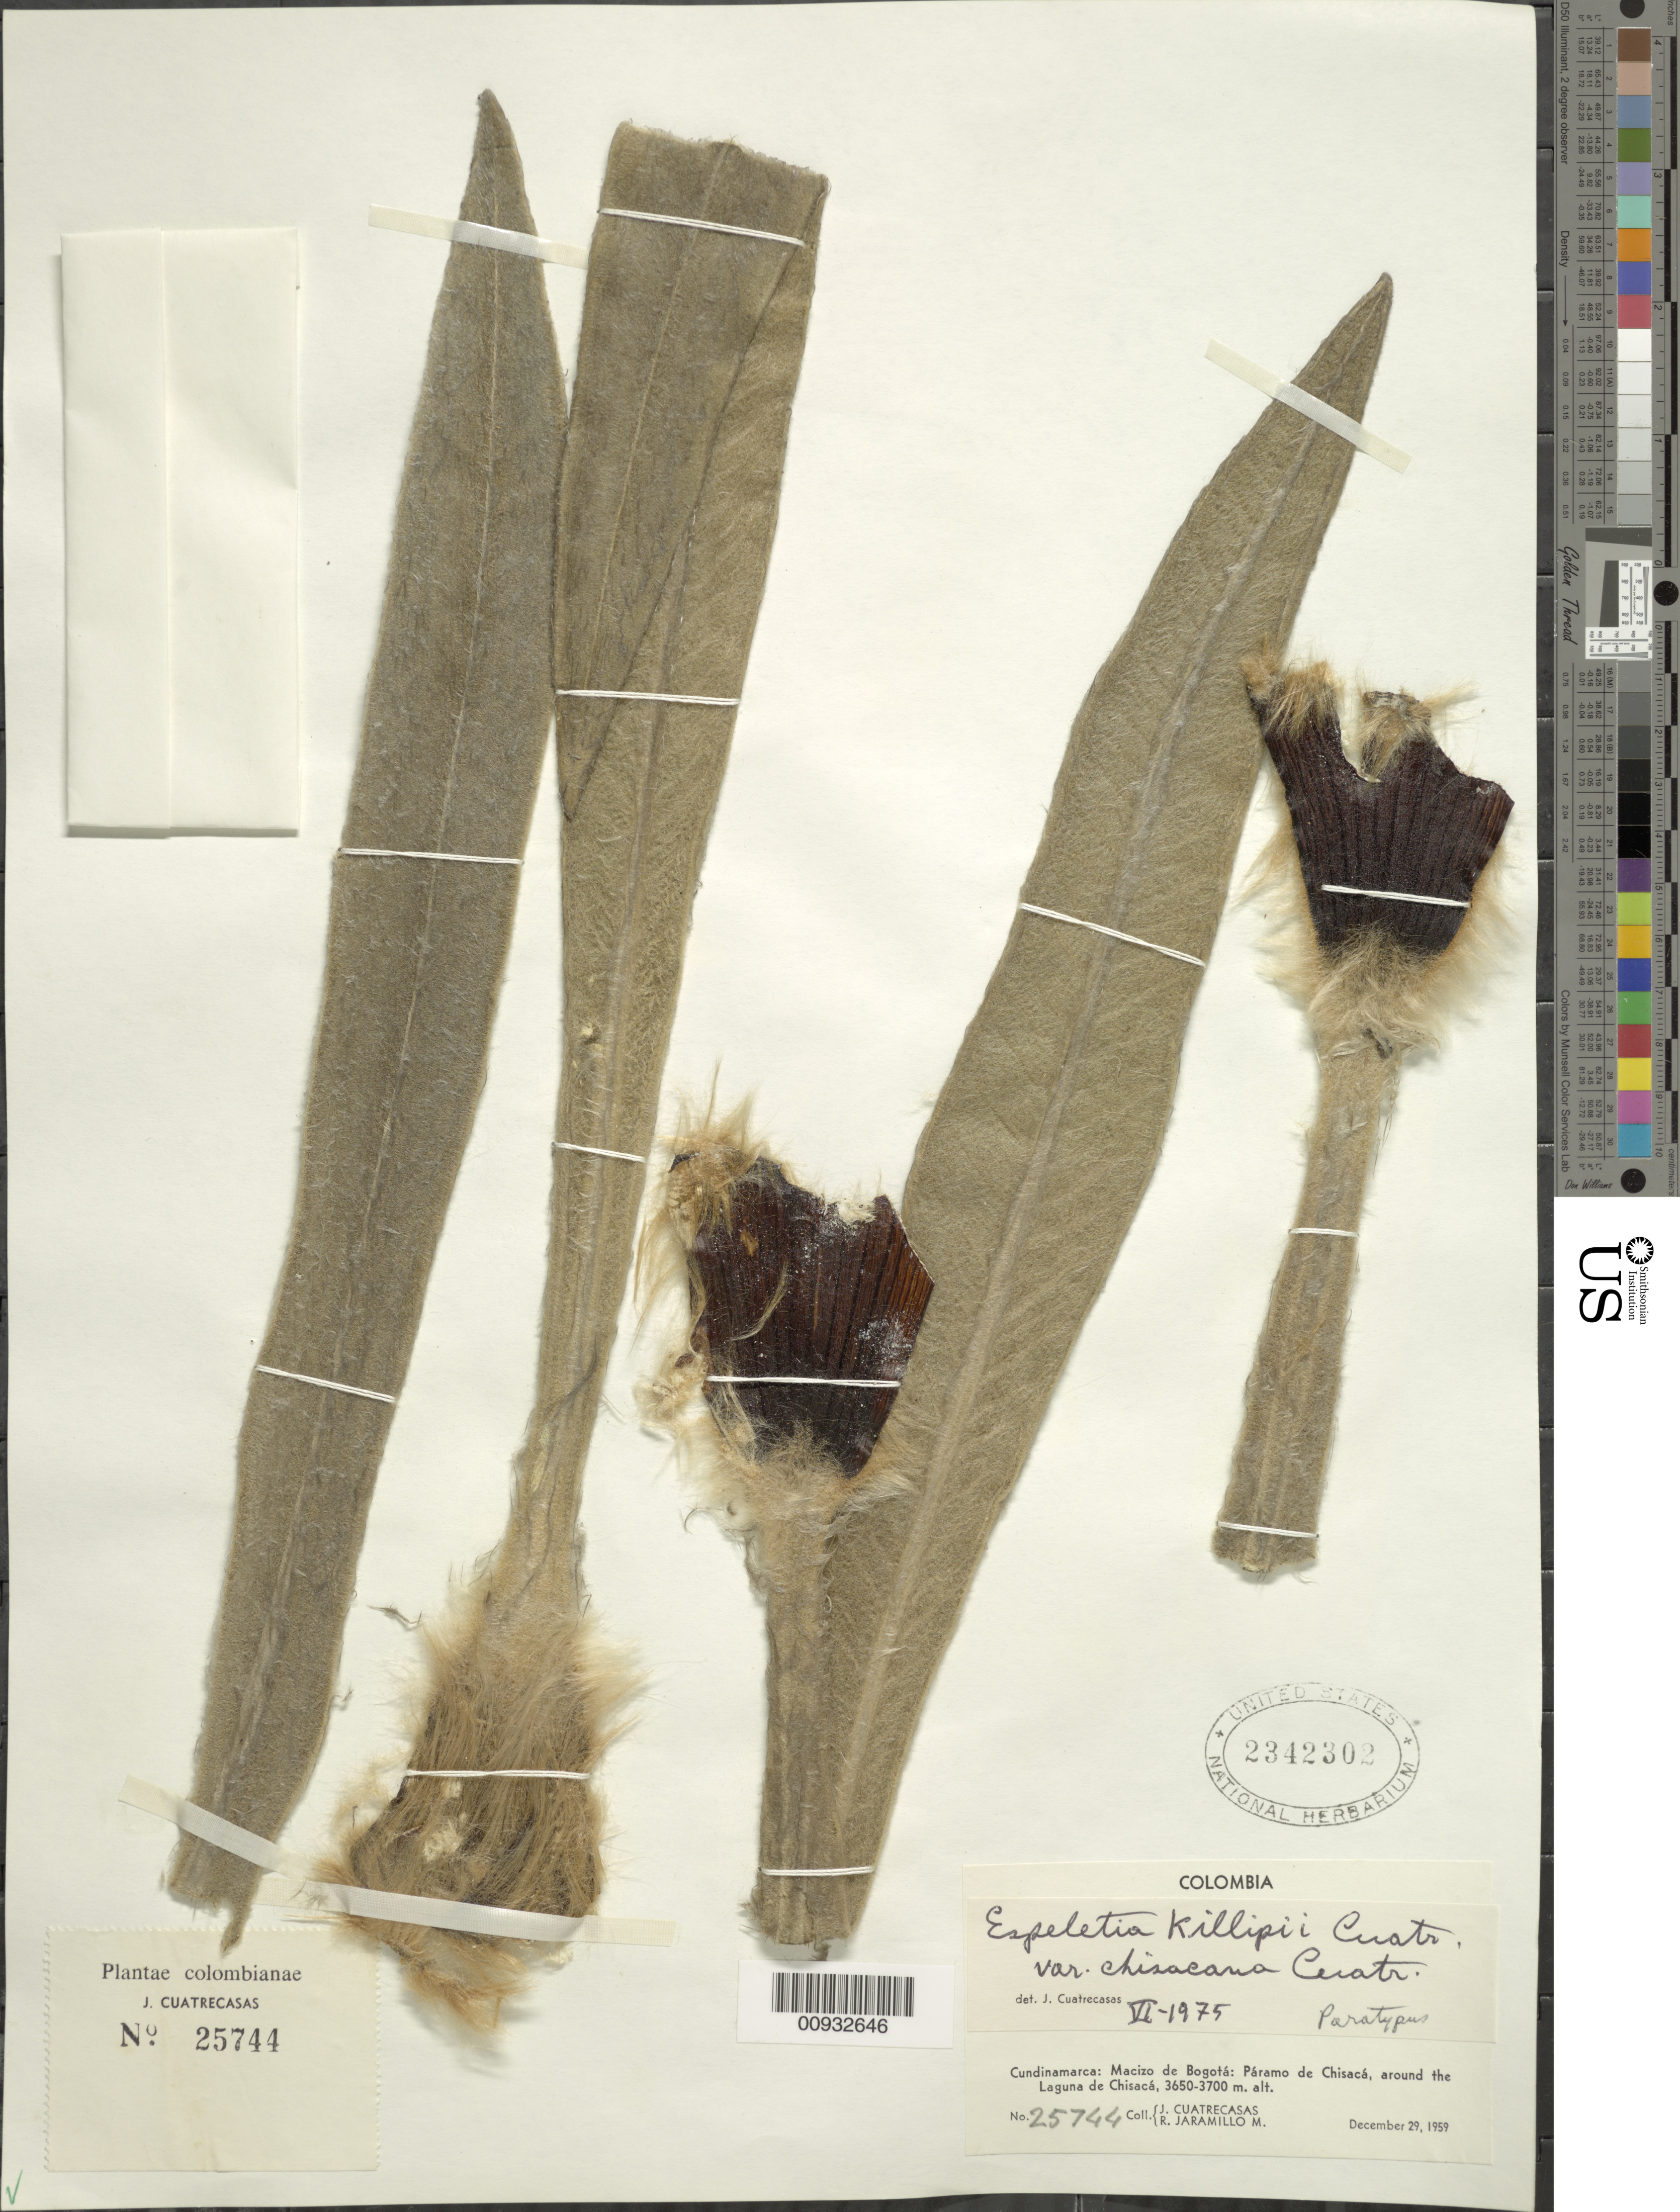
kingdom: Plantae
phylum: Tracheophyta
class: Magnoliopsida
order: Asterales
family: Asteraceae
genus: Espeletia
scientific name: Espeletia killipii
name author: Cuatrec.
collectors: J. Cuatrecasas & R. Jaramillo M.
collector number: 25744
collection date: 1959-12-29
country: Colombia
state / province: Cundinamarca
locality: Macizo de Bogota: Paramo de Chisaca, around the Laguna de Chisaca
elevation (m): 3650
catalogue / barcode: US 2342302